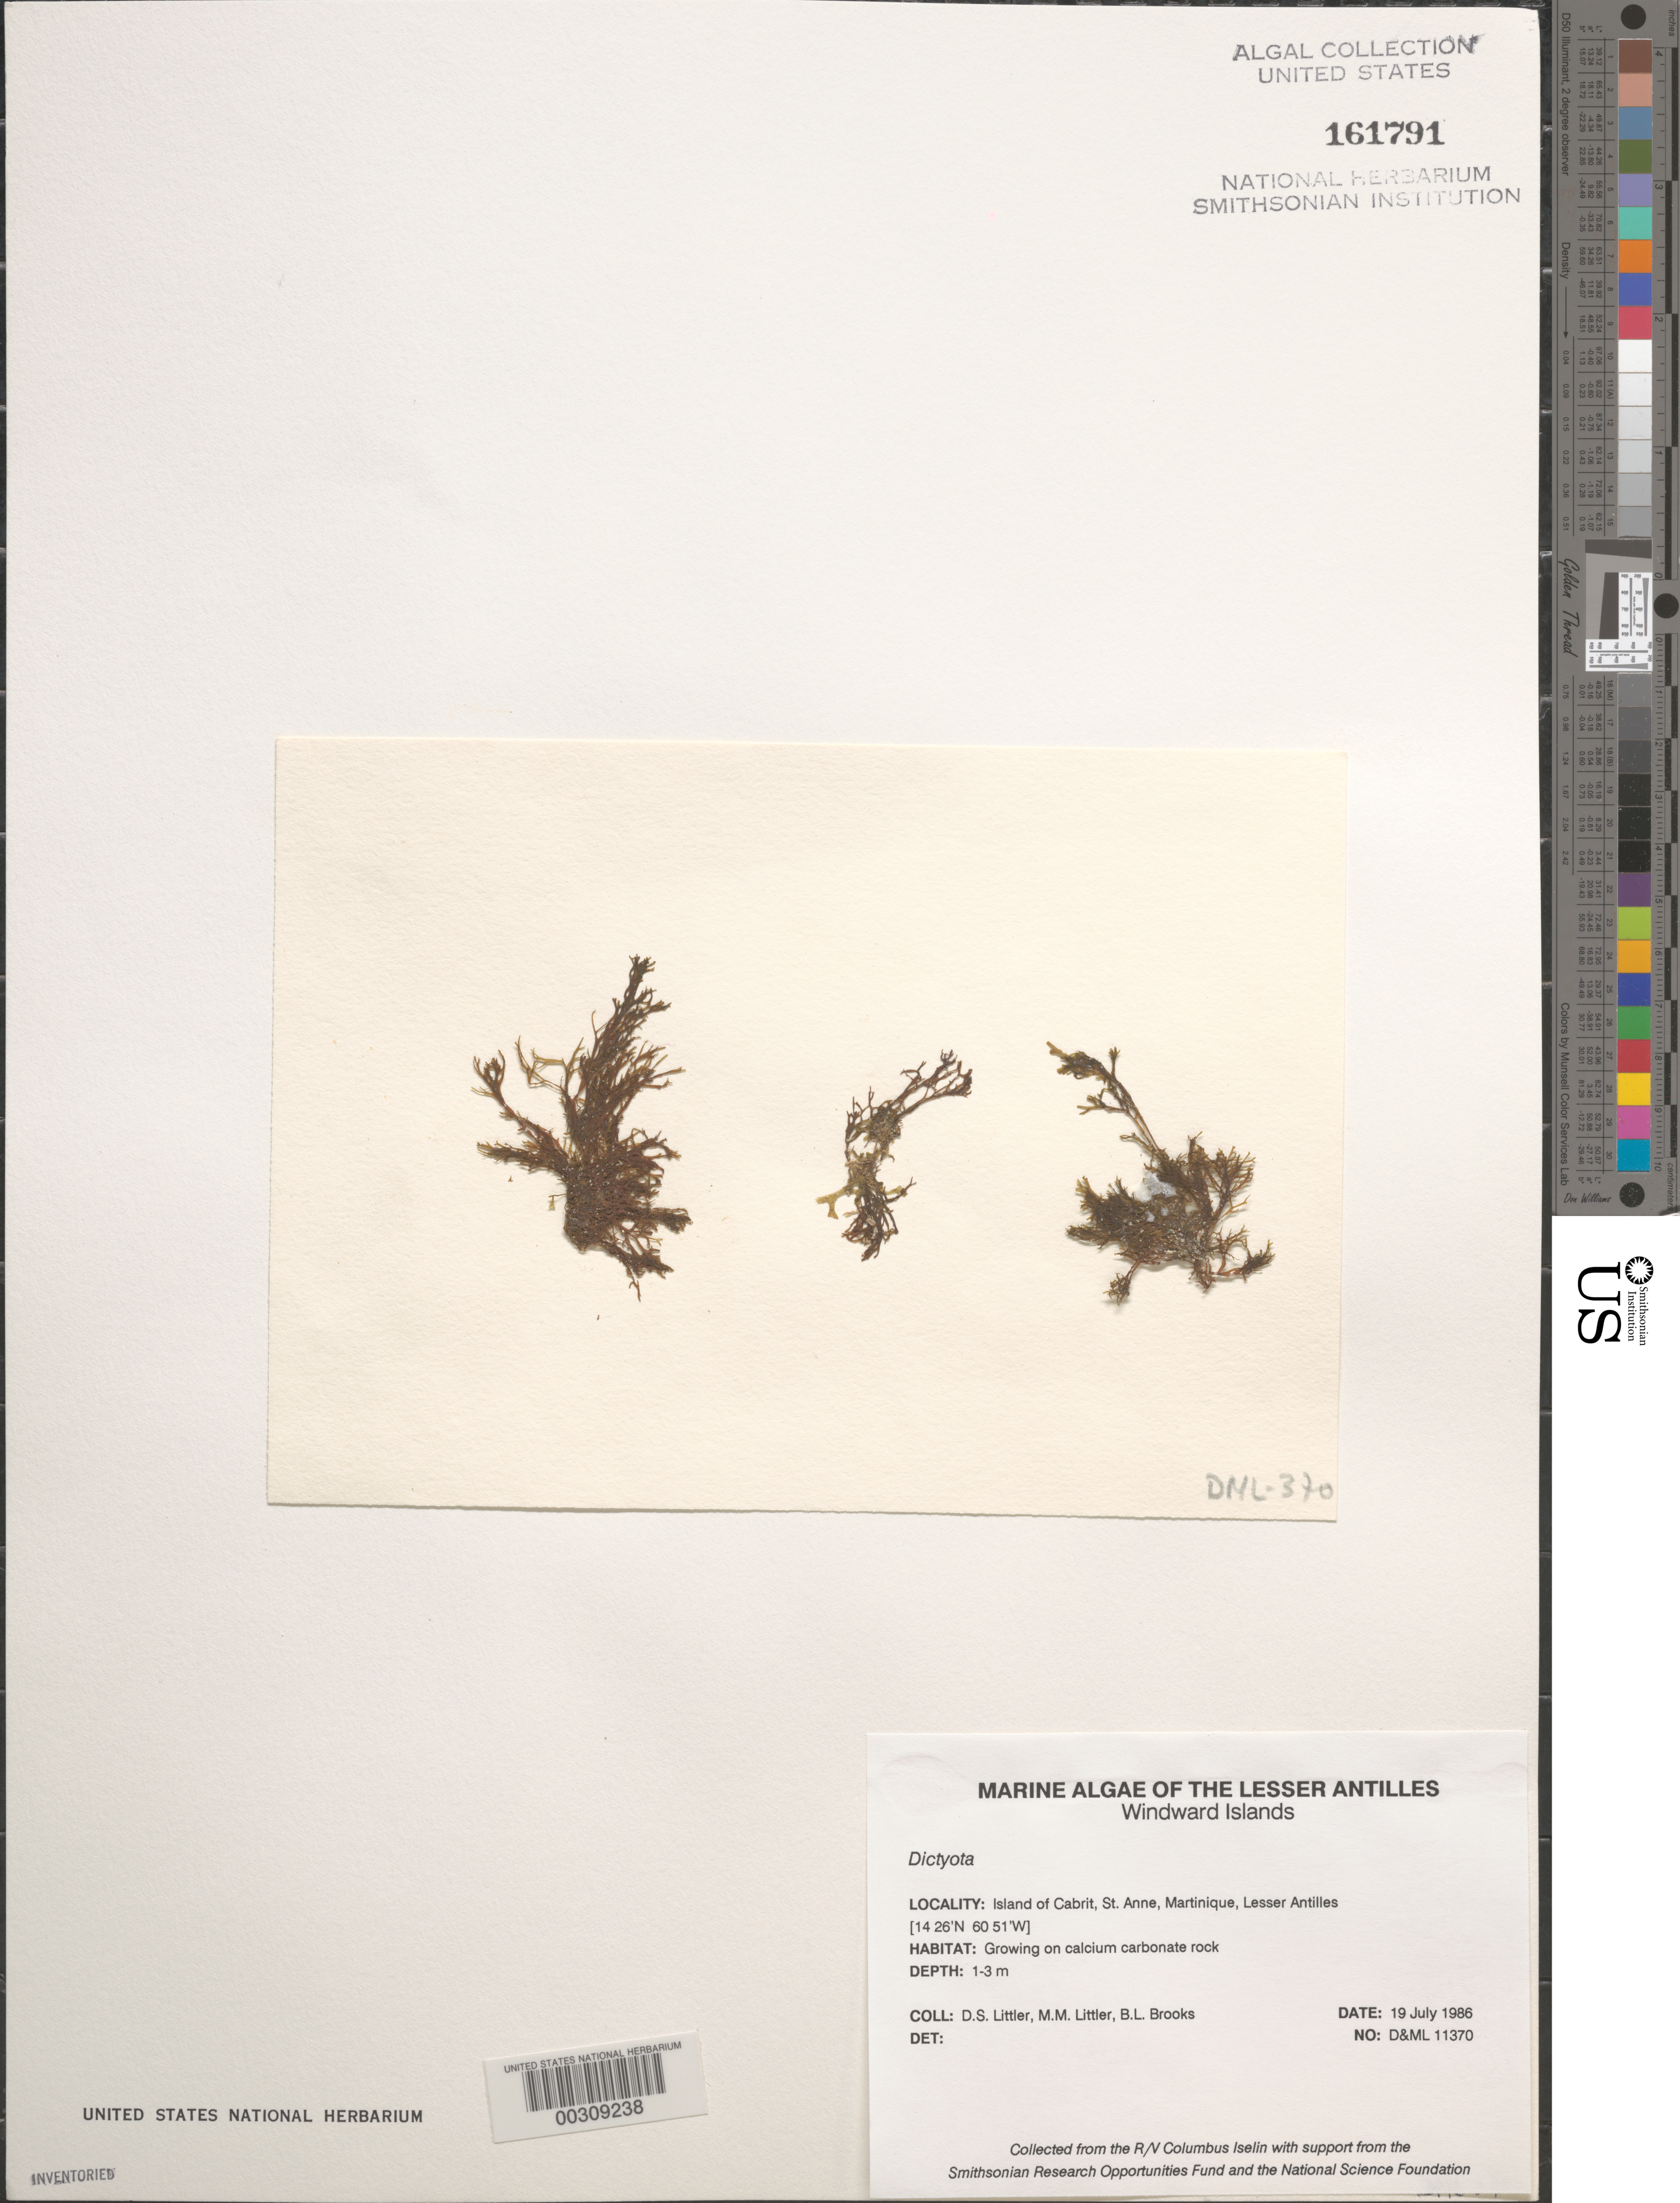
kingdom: Chromista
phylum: Ochrophyta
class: Phaeophyceae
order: Dictyotales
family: Dictyotaceae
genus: Dictyota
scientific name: Dictyota sp.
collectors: D. S. Littler, M. M. Littler & B. Brooks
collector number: D&ML 11370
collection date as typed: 19 Jul 1986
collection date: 1986-07-19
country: Martinique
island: Cabrit Island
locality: St. Anne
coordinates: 14 26' N, 60 51' W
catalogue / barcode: US 161791